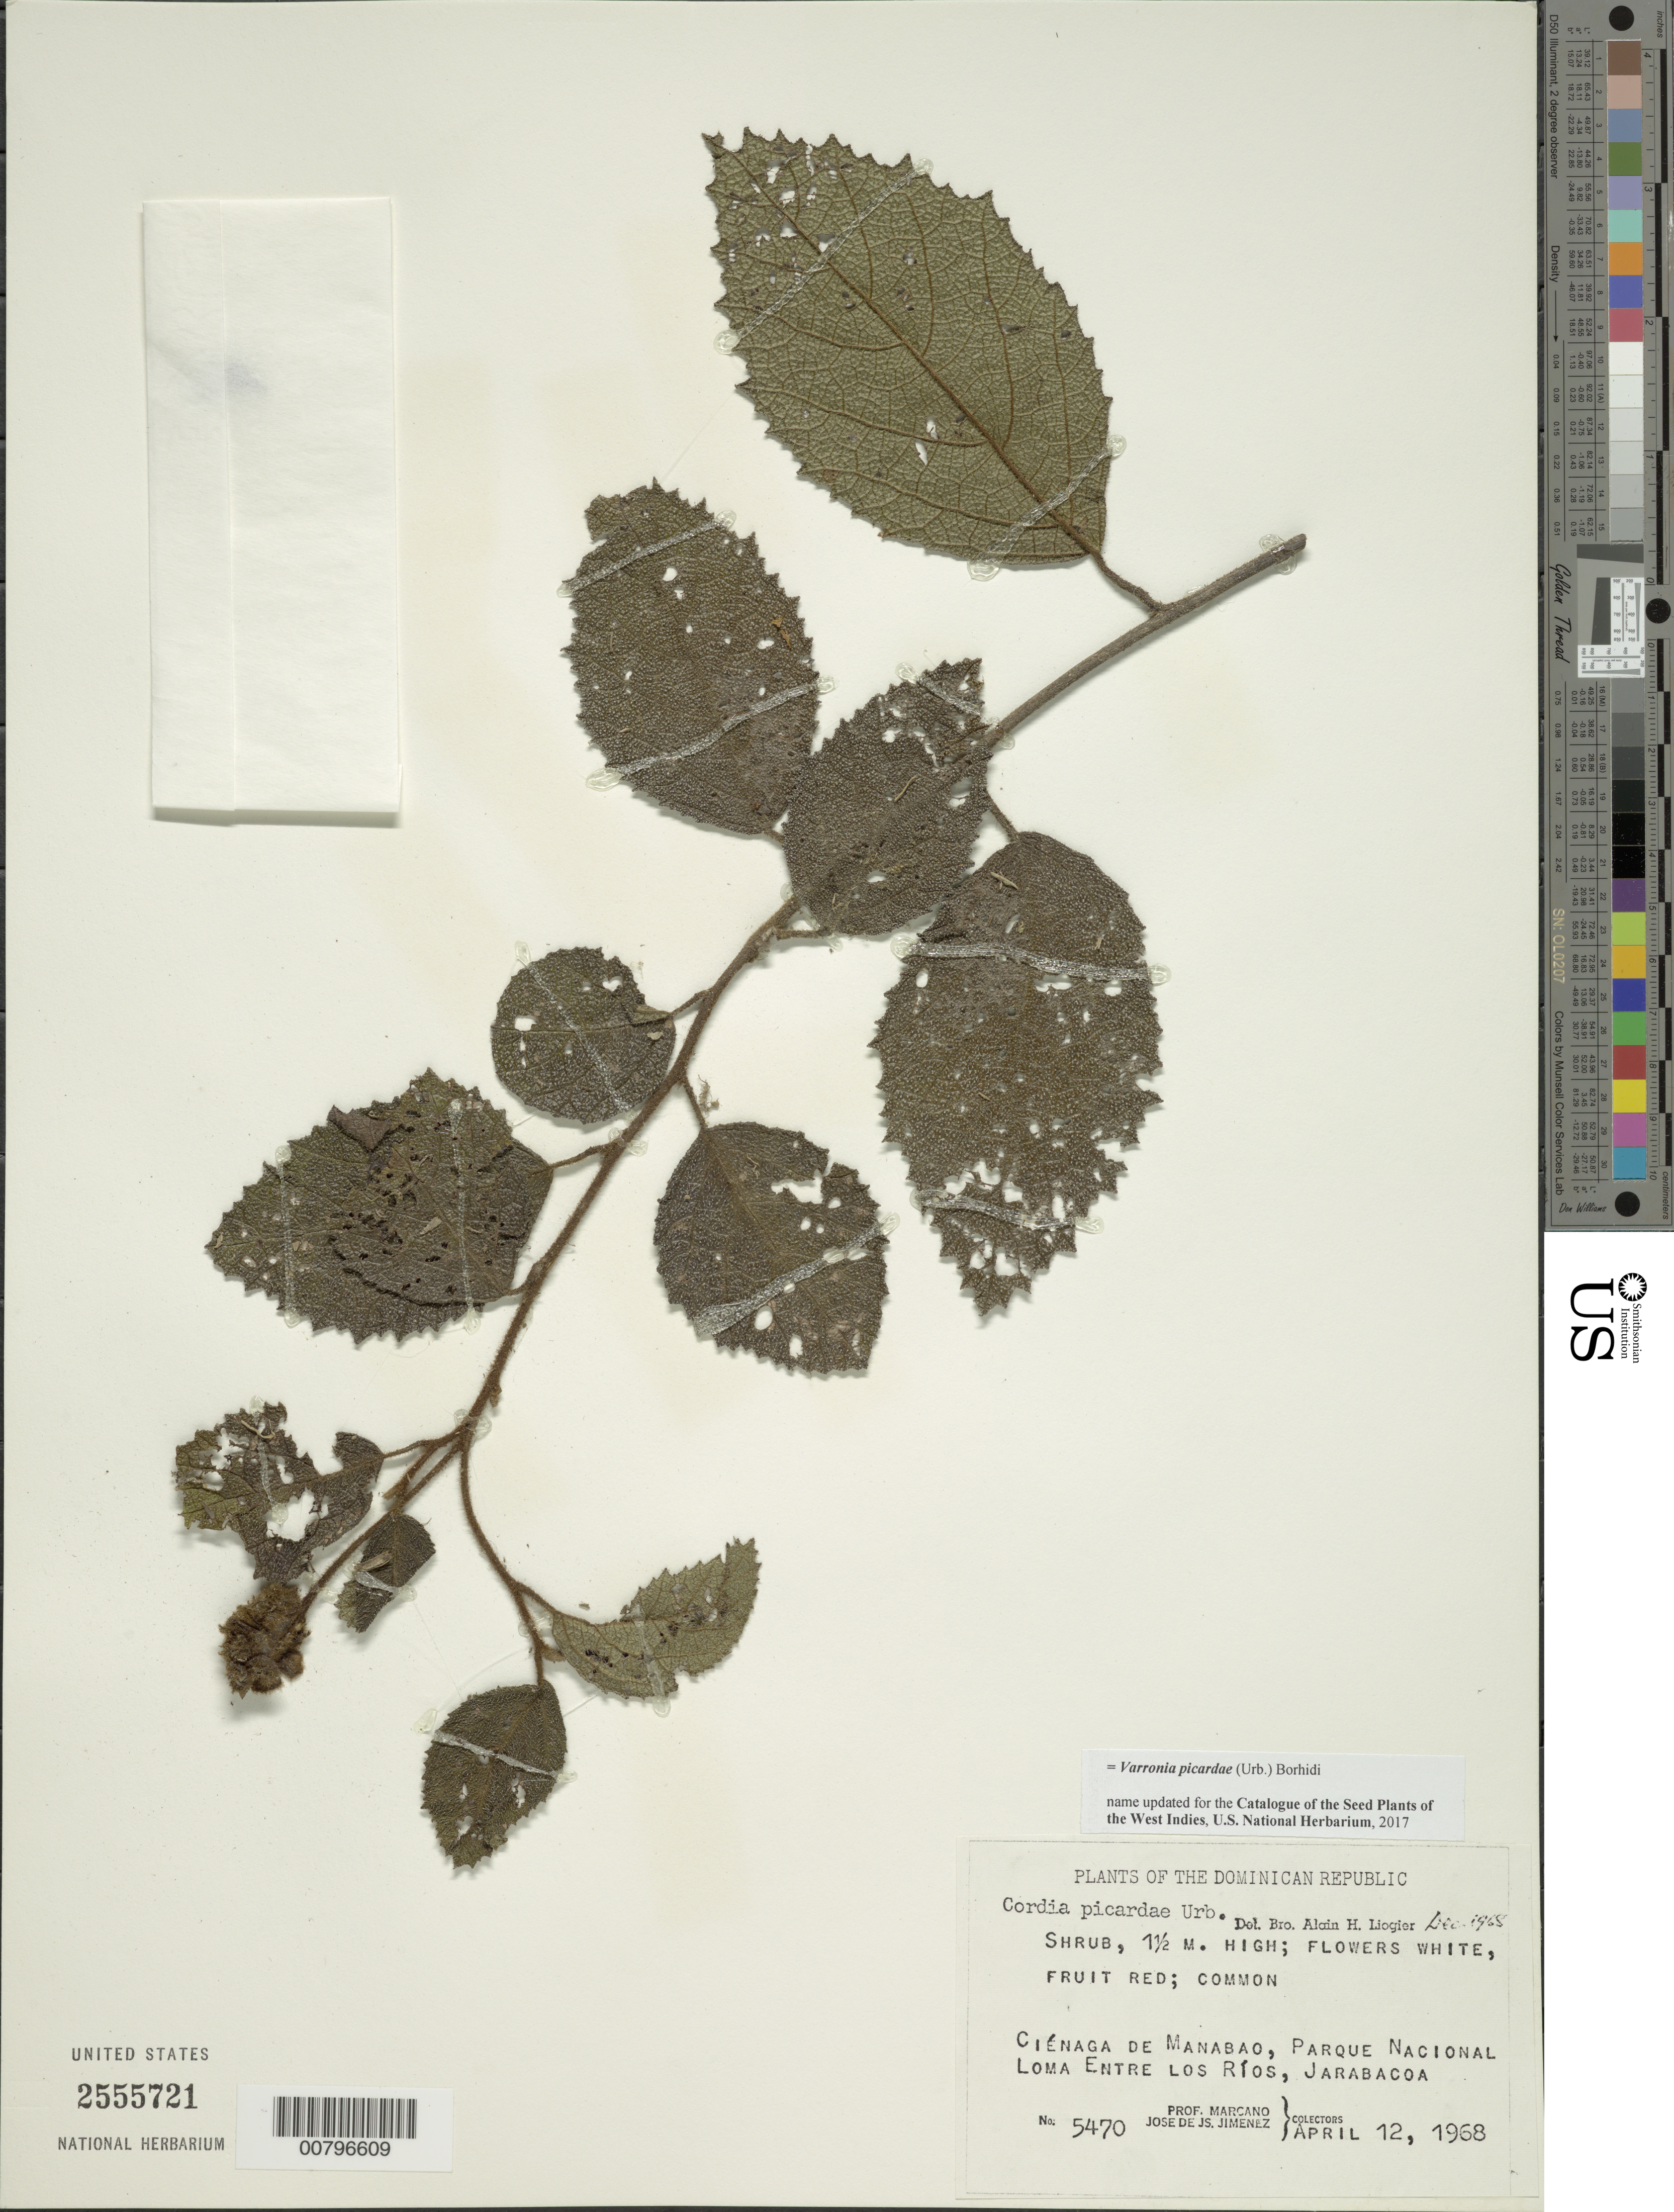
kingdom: Plantae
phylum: Tracheophyta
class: Magnoliopsida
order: Boraginales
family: Cordiaceae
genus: Varronia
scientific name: Varronia picardae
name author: (Urb.) Borhidi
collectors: E. J. Marcano F. & J. J. Jiménez Almonte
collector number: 5470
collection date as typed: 12 Apr 1968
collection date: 1968-04-12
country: Dominican Republic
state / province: La Vega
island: Hispaniola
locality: Jarabacoa, National Park Loma between Los Ríos, Ciénaga de Manabao.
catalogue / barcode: US 2555721